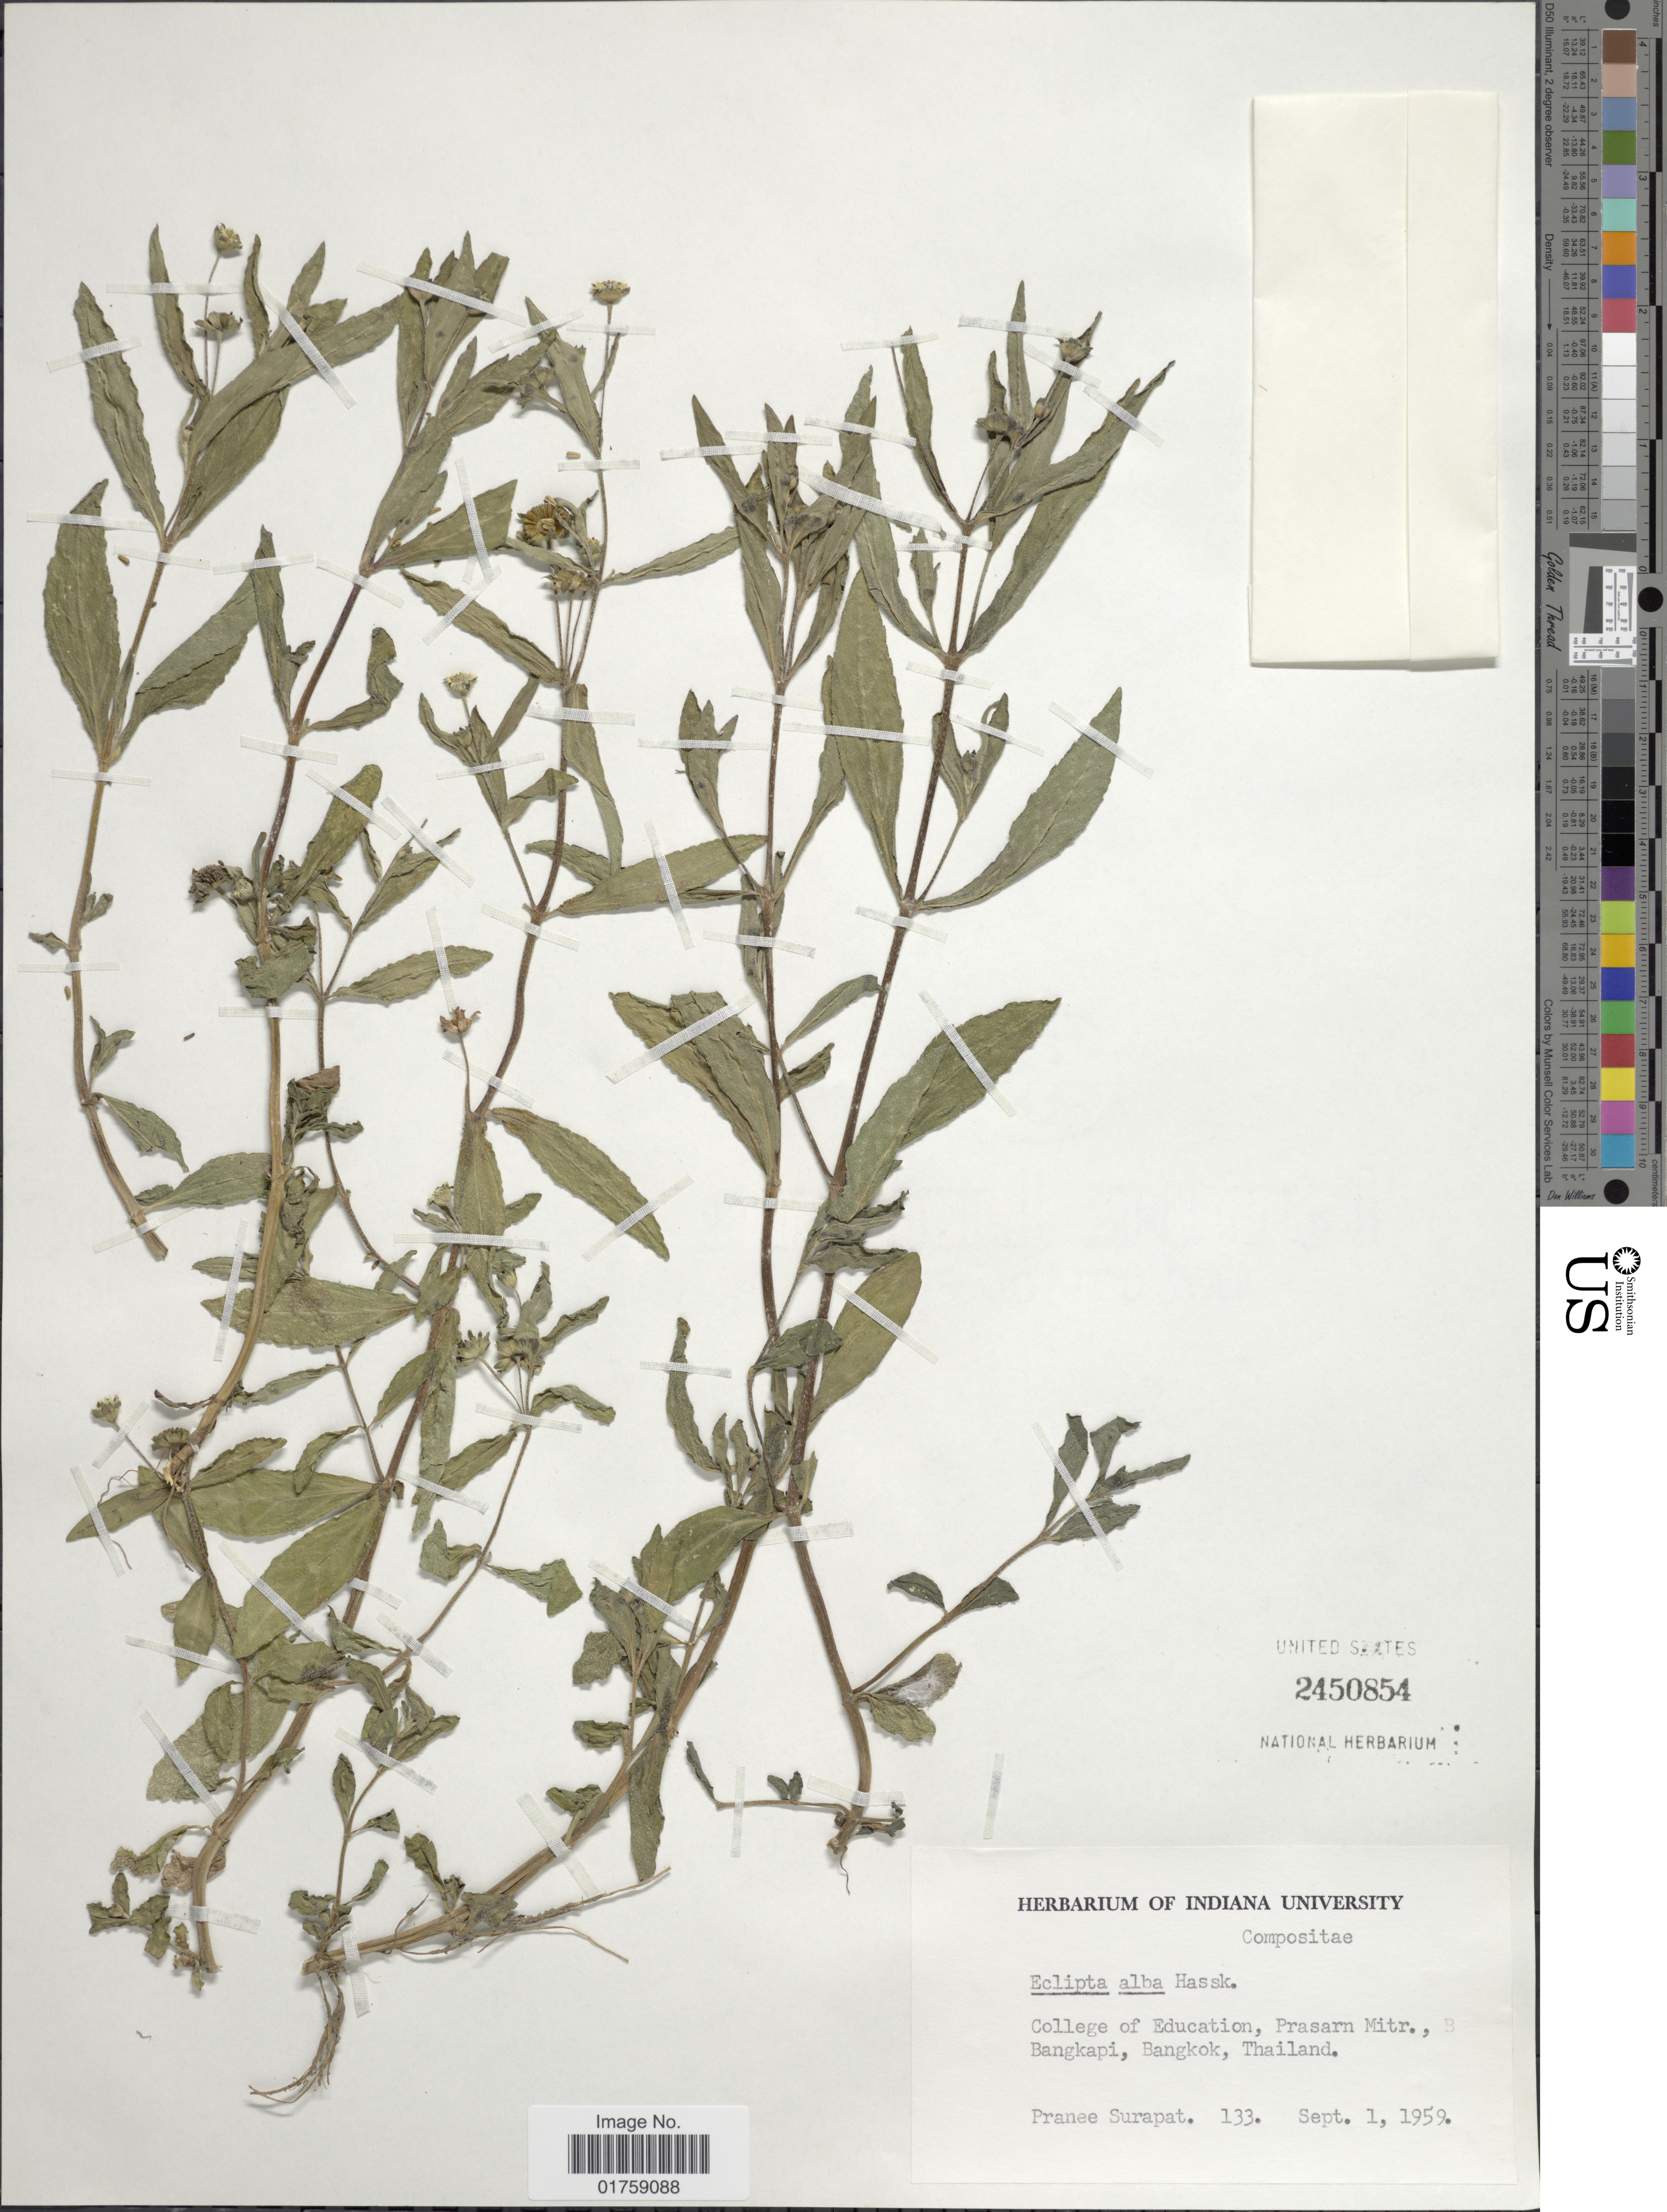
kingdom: Plantae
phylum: Tracheophyta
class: Magnoliopsida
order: Asterales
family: Asteraceae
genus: Eclipta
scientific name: Eclipta prostrata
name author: (L.) L.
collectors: P. Surapat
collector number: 133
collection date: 1959-09-01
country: Thailand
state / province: Bangkok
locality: College of Education, Prasarn Mitr., Bankapi , Bangkok, Thailand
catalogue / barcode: US 2450854